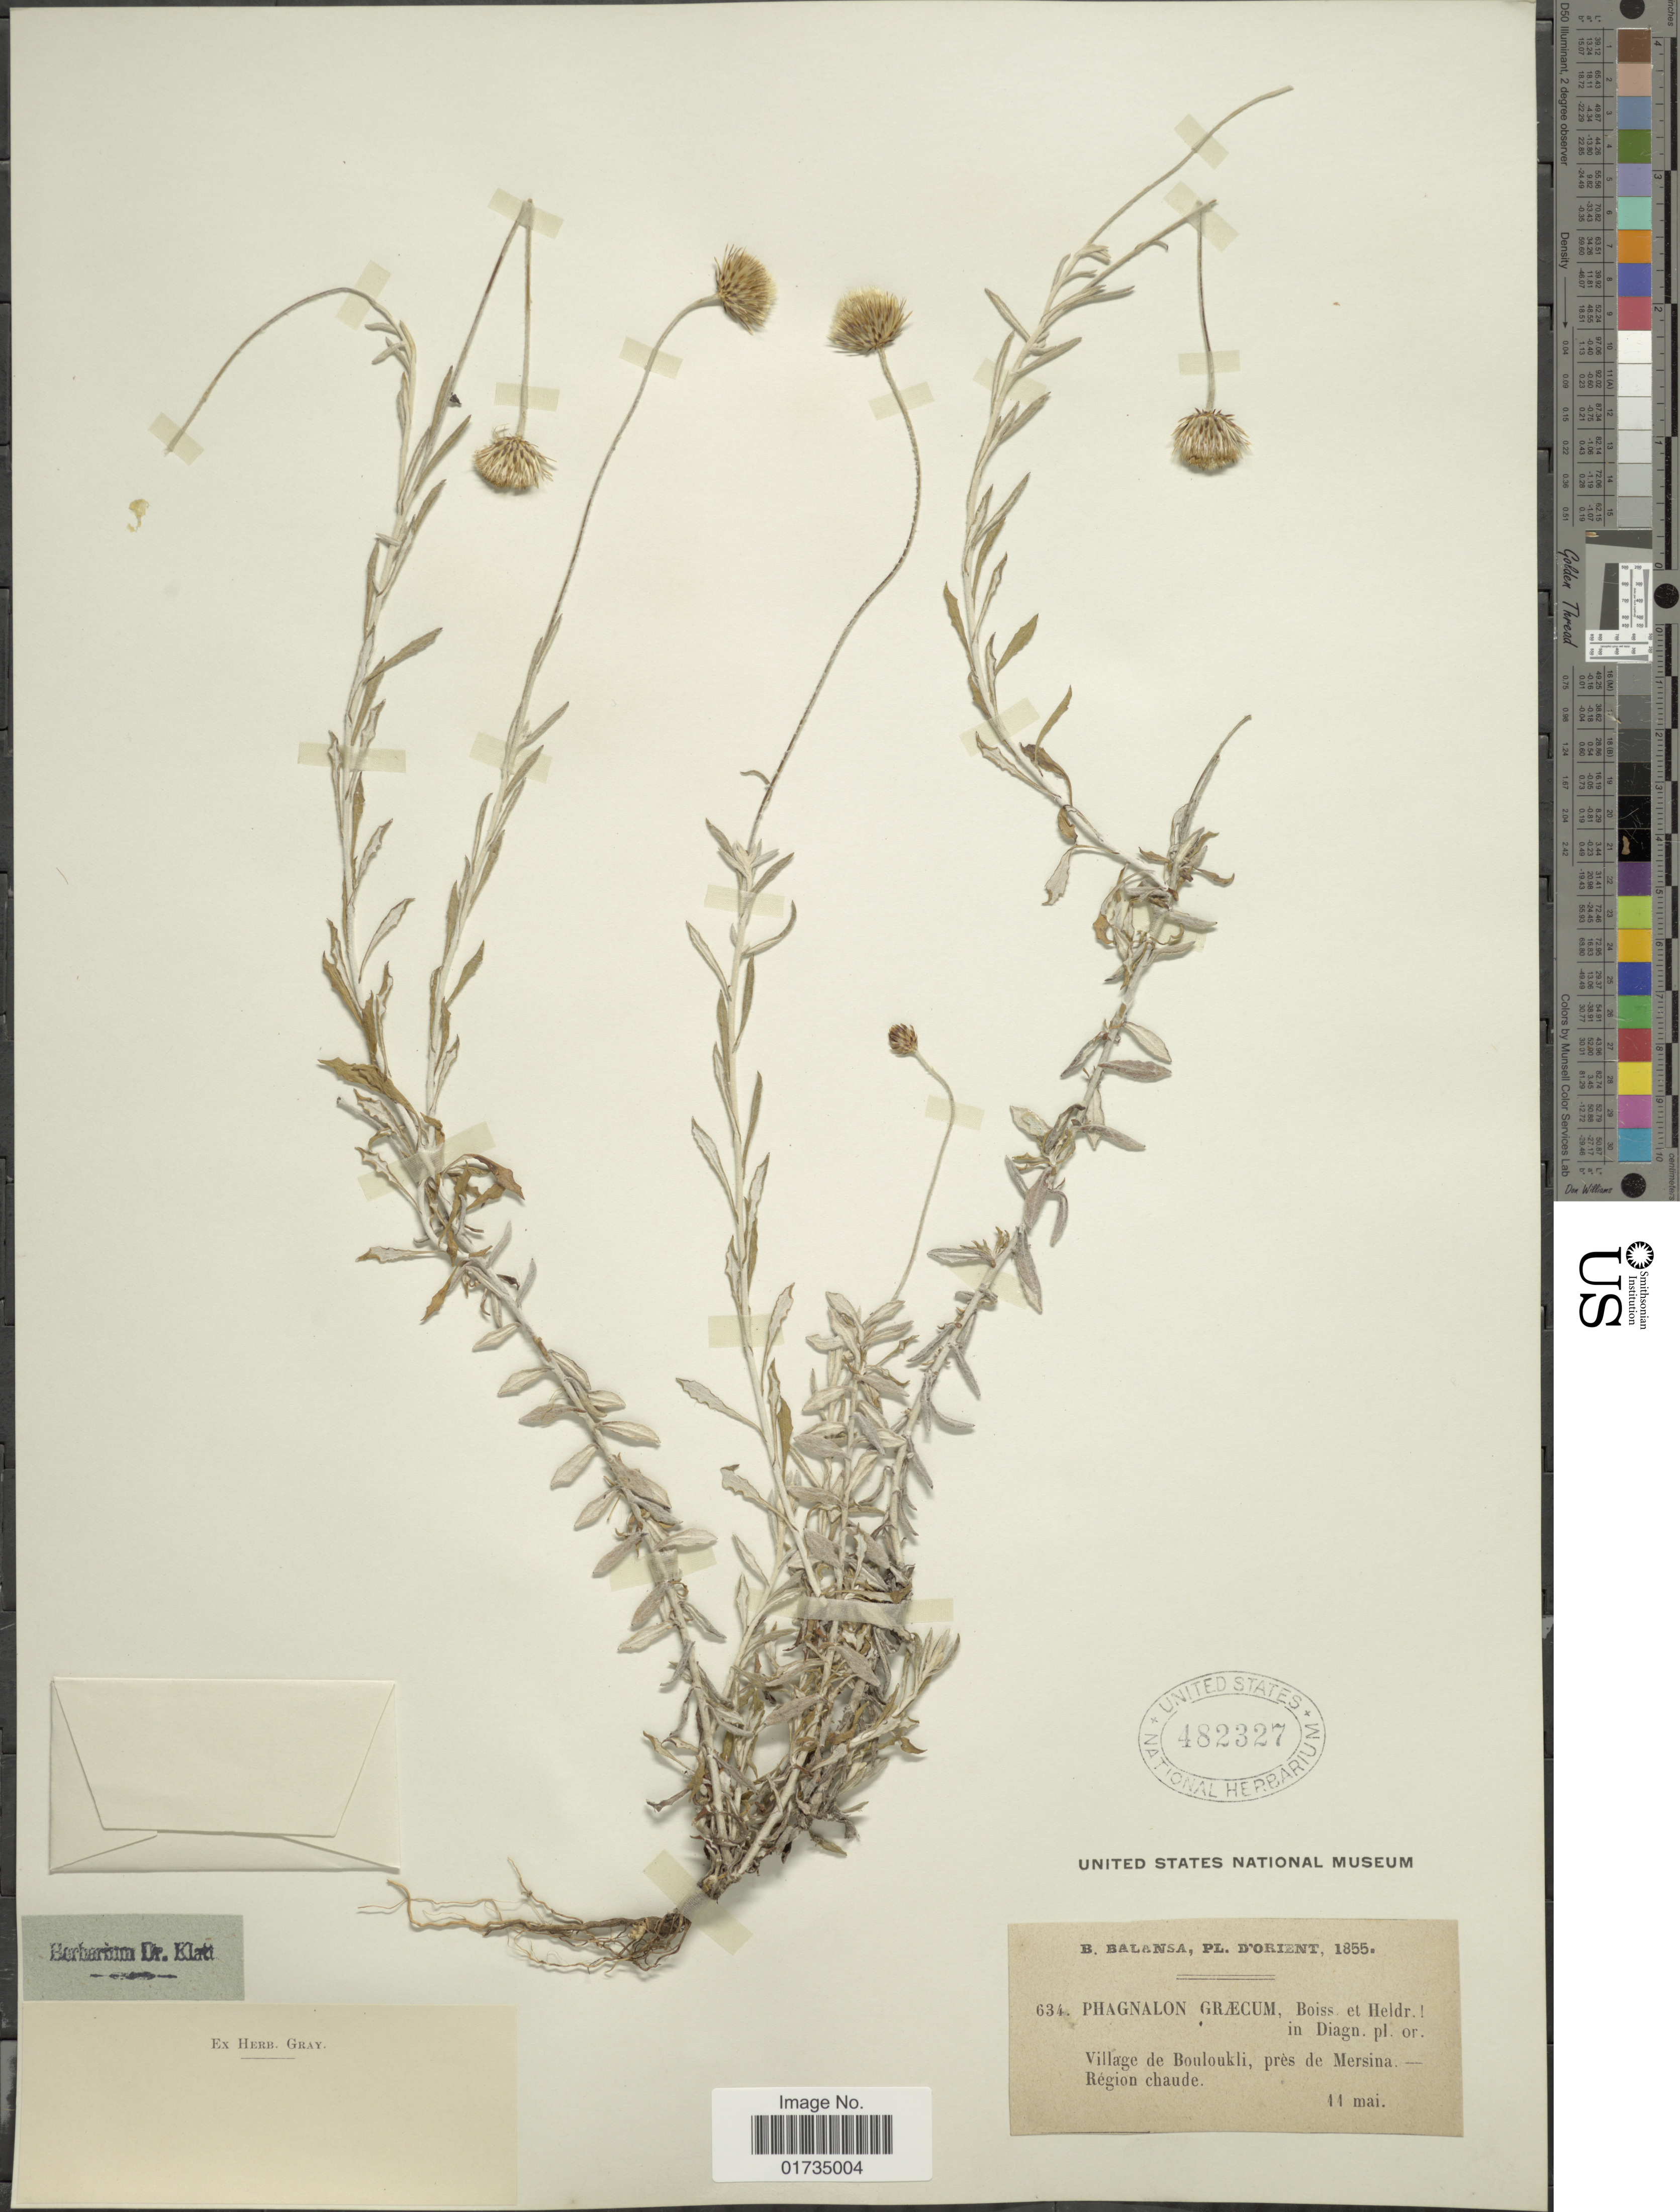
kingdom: Plantae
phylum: Tracheophyta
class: Magnoliopsida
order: Asterales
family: Asteraceae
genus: Phagnalon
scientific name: Phagnalon graecum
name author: Boiss. & Heldr.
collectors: B. Balansa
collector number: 634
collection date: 1855-05-11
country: Turkey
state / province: Mersin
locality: Village de Bouloukli, pres de Mersina. Region chaude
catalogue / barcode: US 482327